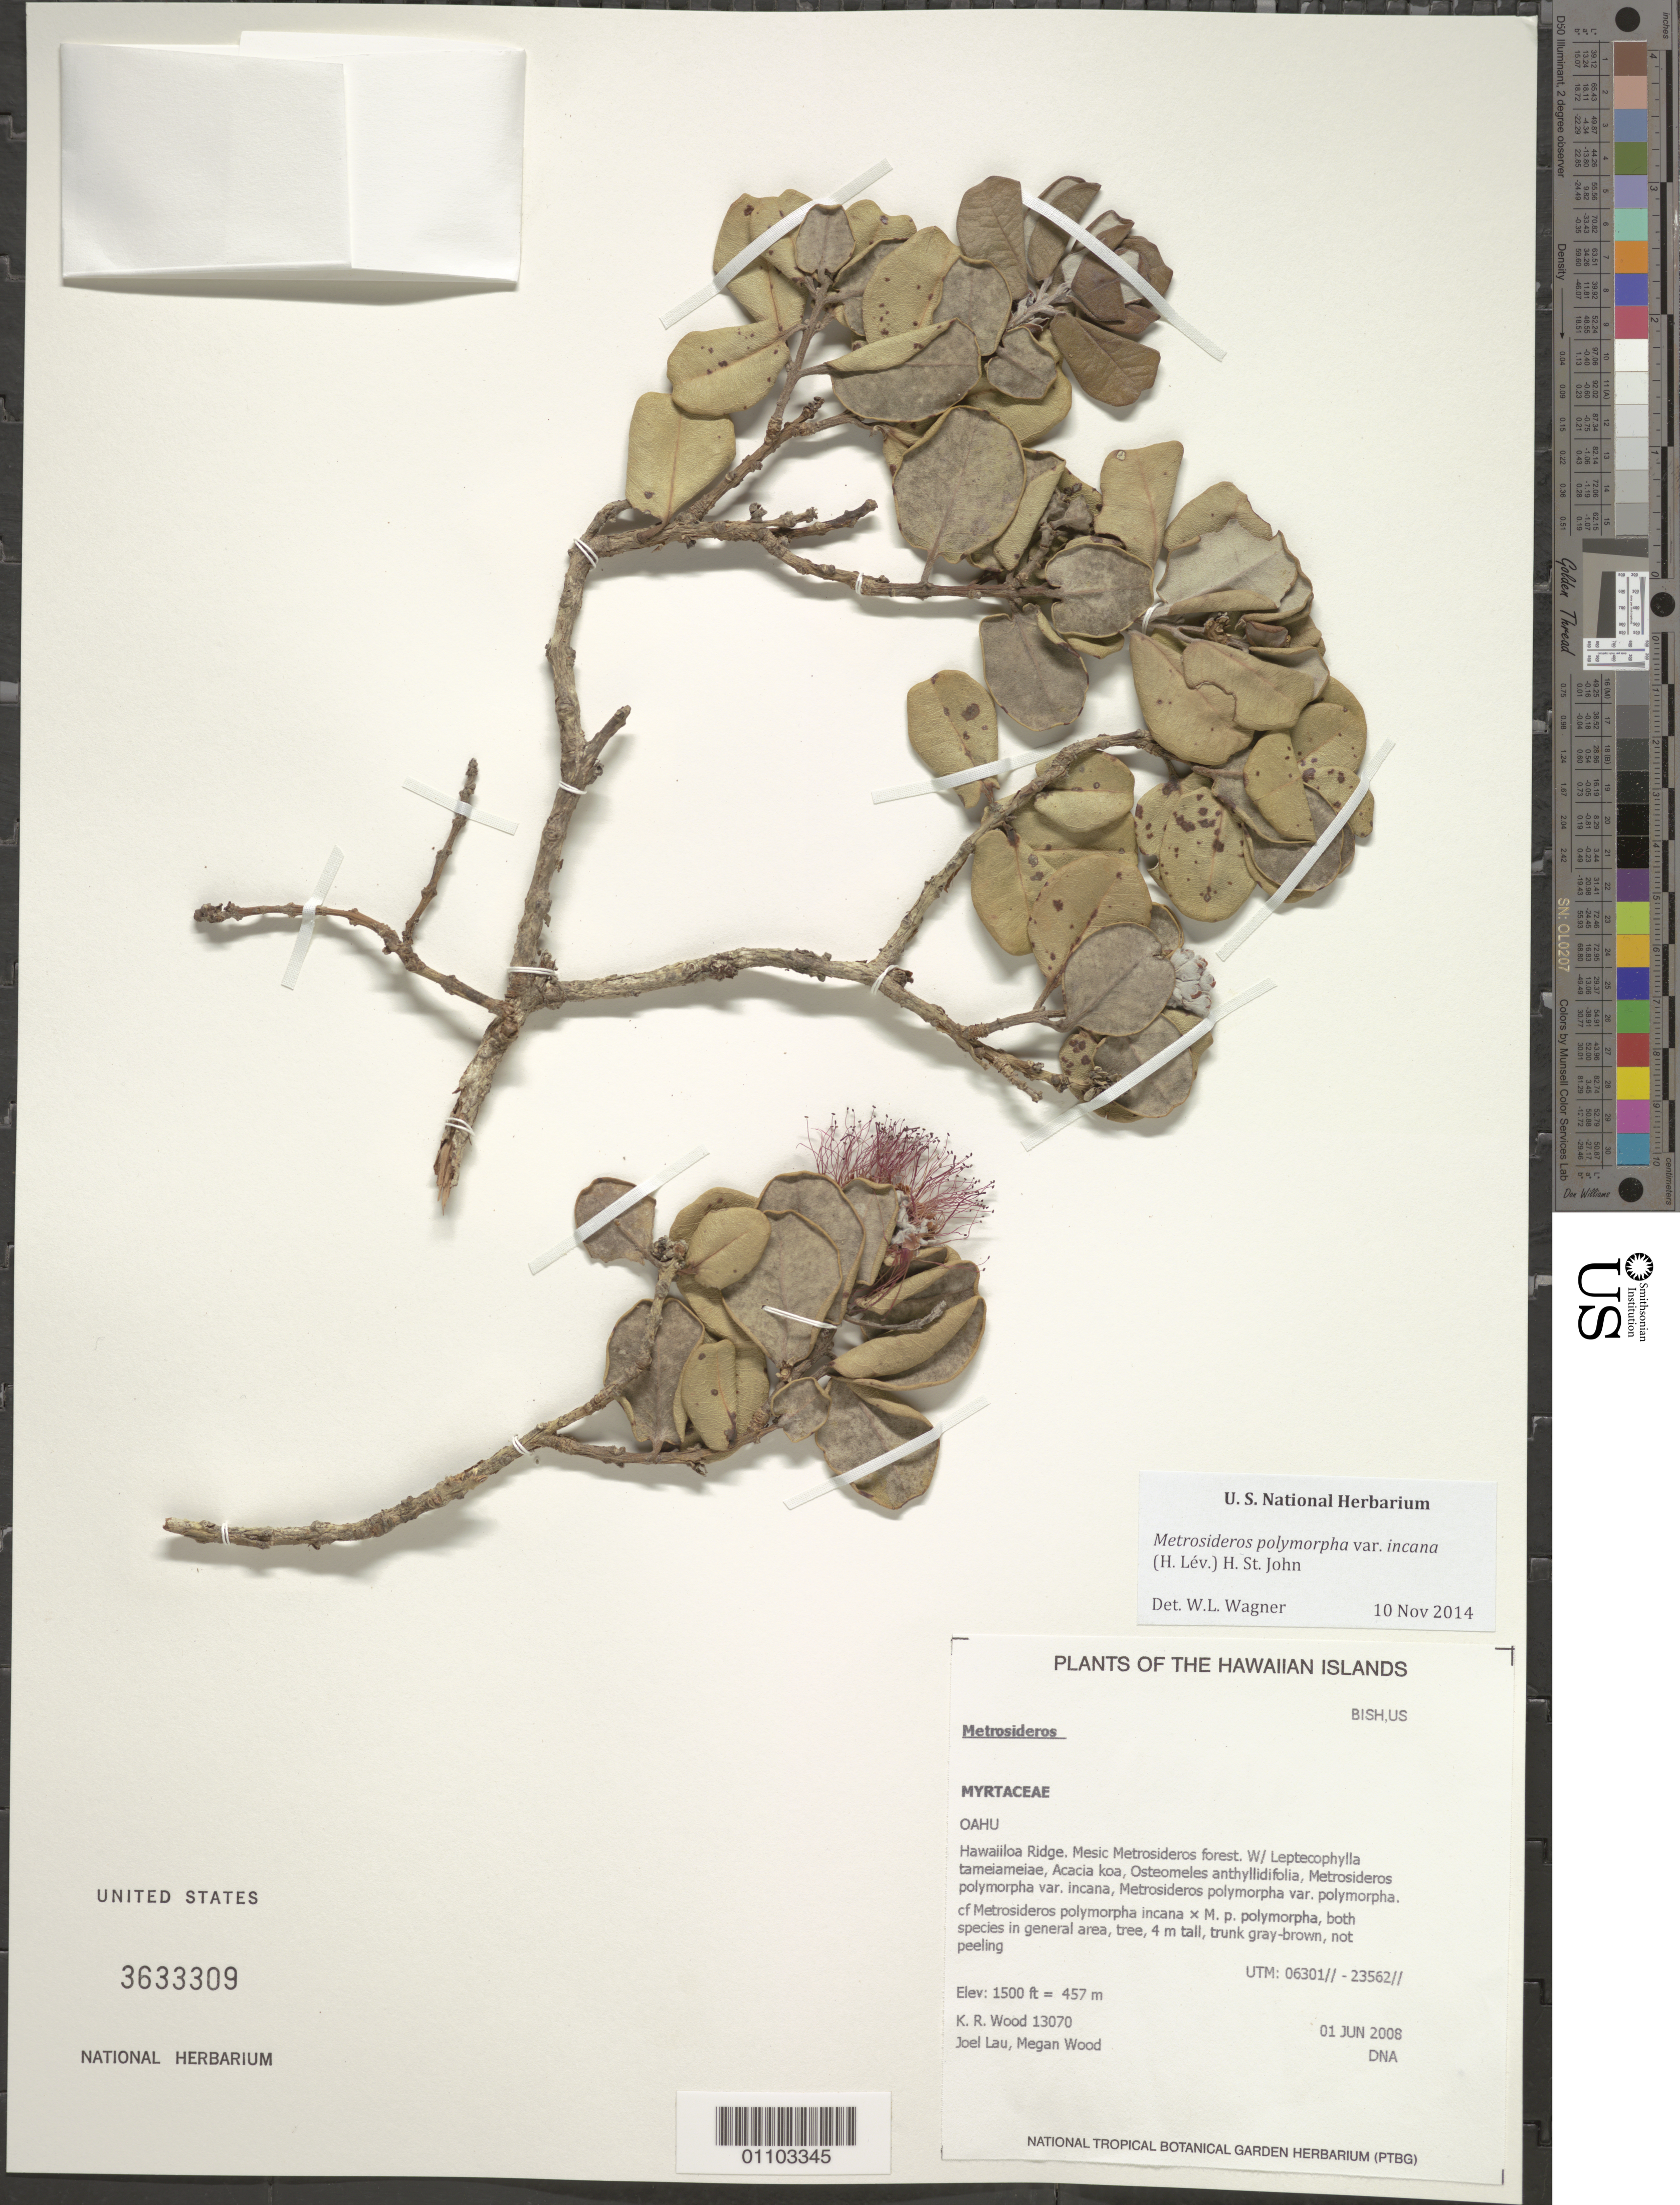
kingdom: Plantae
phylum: Tracheophyta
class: Magnoliopsida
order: Myrtales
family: Myrtaceae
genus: Metrosideros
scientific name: Metrosideros polymorpha var. incana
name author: H. St. John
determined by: Wagner, W. L., (BOT), Smithsonian Institution - National Museum of Natural History (UNITED STATES)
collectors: K. R. Wood, J. Lau & M. Wood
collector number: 13070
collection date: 2008-06-01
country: United States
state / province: Hawaii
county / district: Honolulu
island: Oahu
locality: Hawaiiloa Ridge.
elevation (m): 457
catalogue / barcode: US 3633309